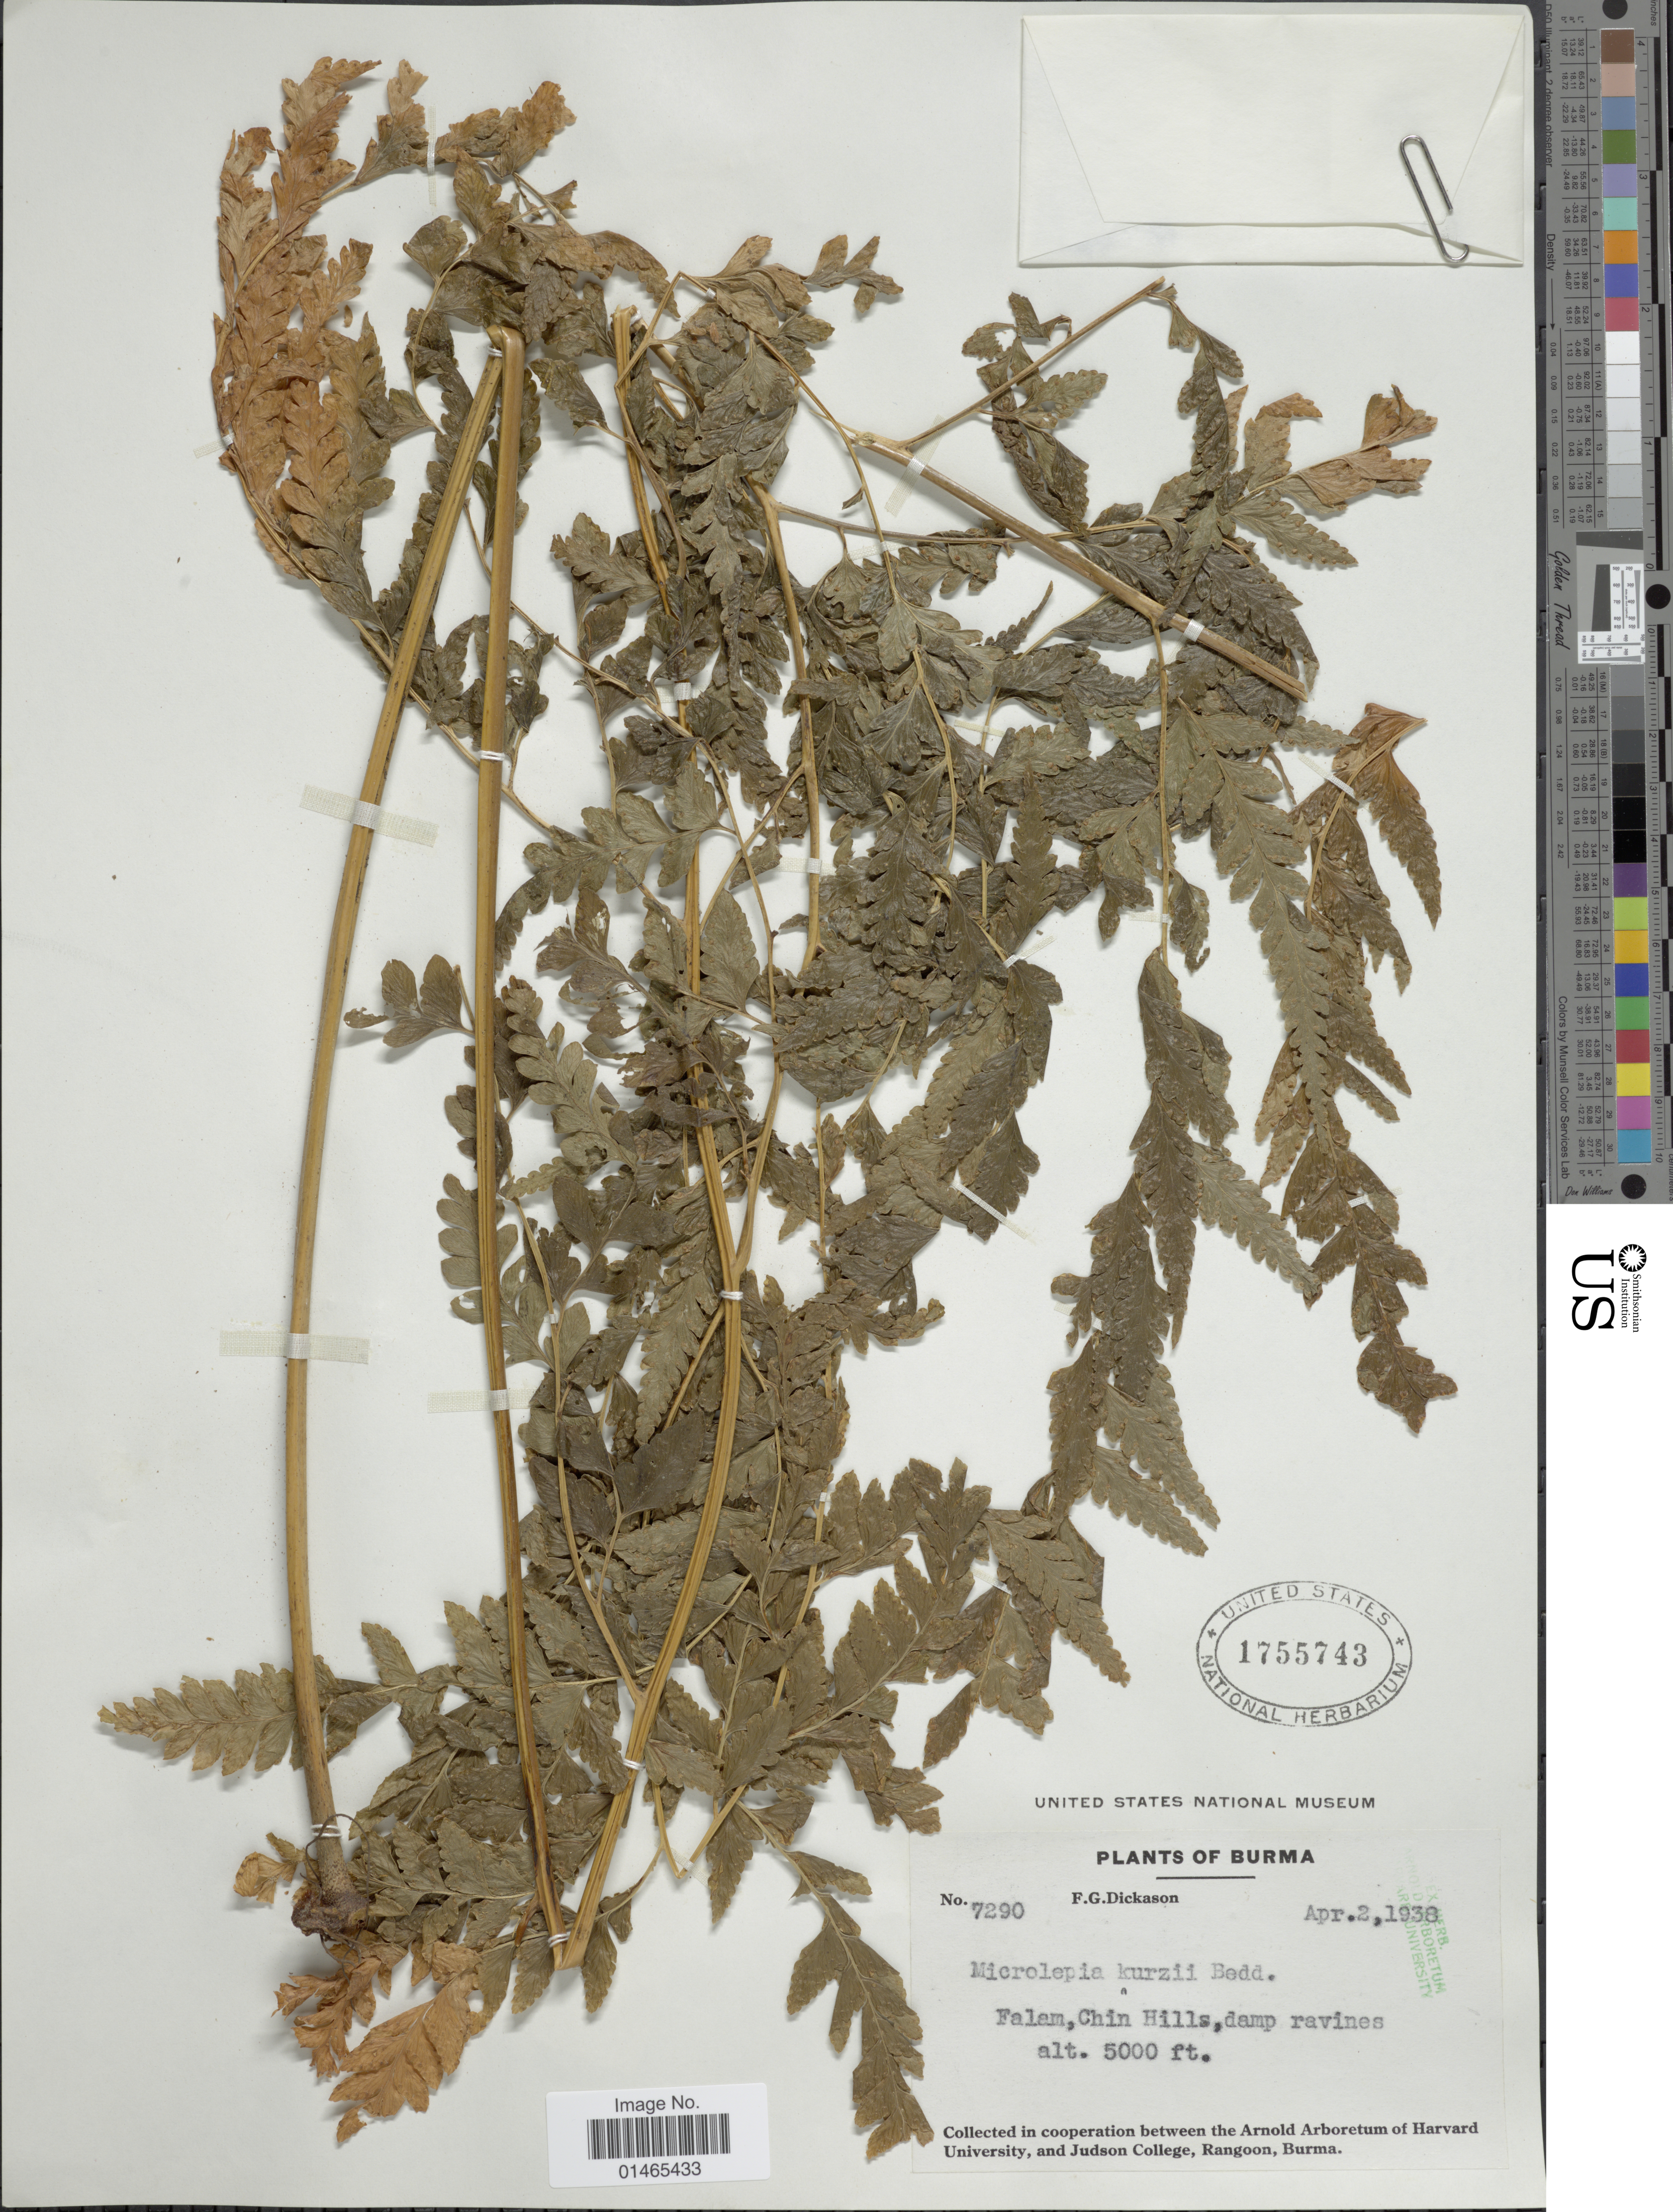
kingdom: Plantae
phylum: Tracheophyta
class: Polypodiopsida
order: Polypodiales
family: Dennstaedtiaceae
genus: Microlepia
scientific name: Microlepia kurzii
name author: (C.B. Clarke) Bedd.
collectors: F. Dickason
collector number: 7290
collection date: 1938-04-02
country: Myanmar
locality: Burma, Falam, Chin Hills, damp ravines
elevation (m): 1524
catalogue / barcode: US 1755743